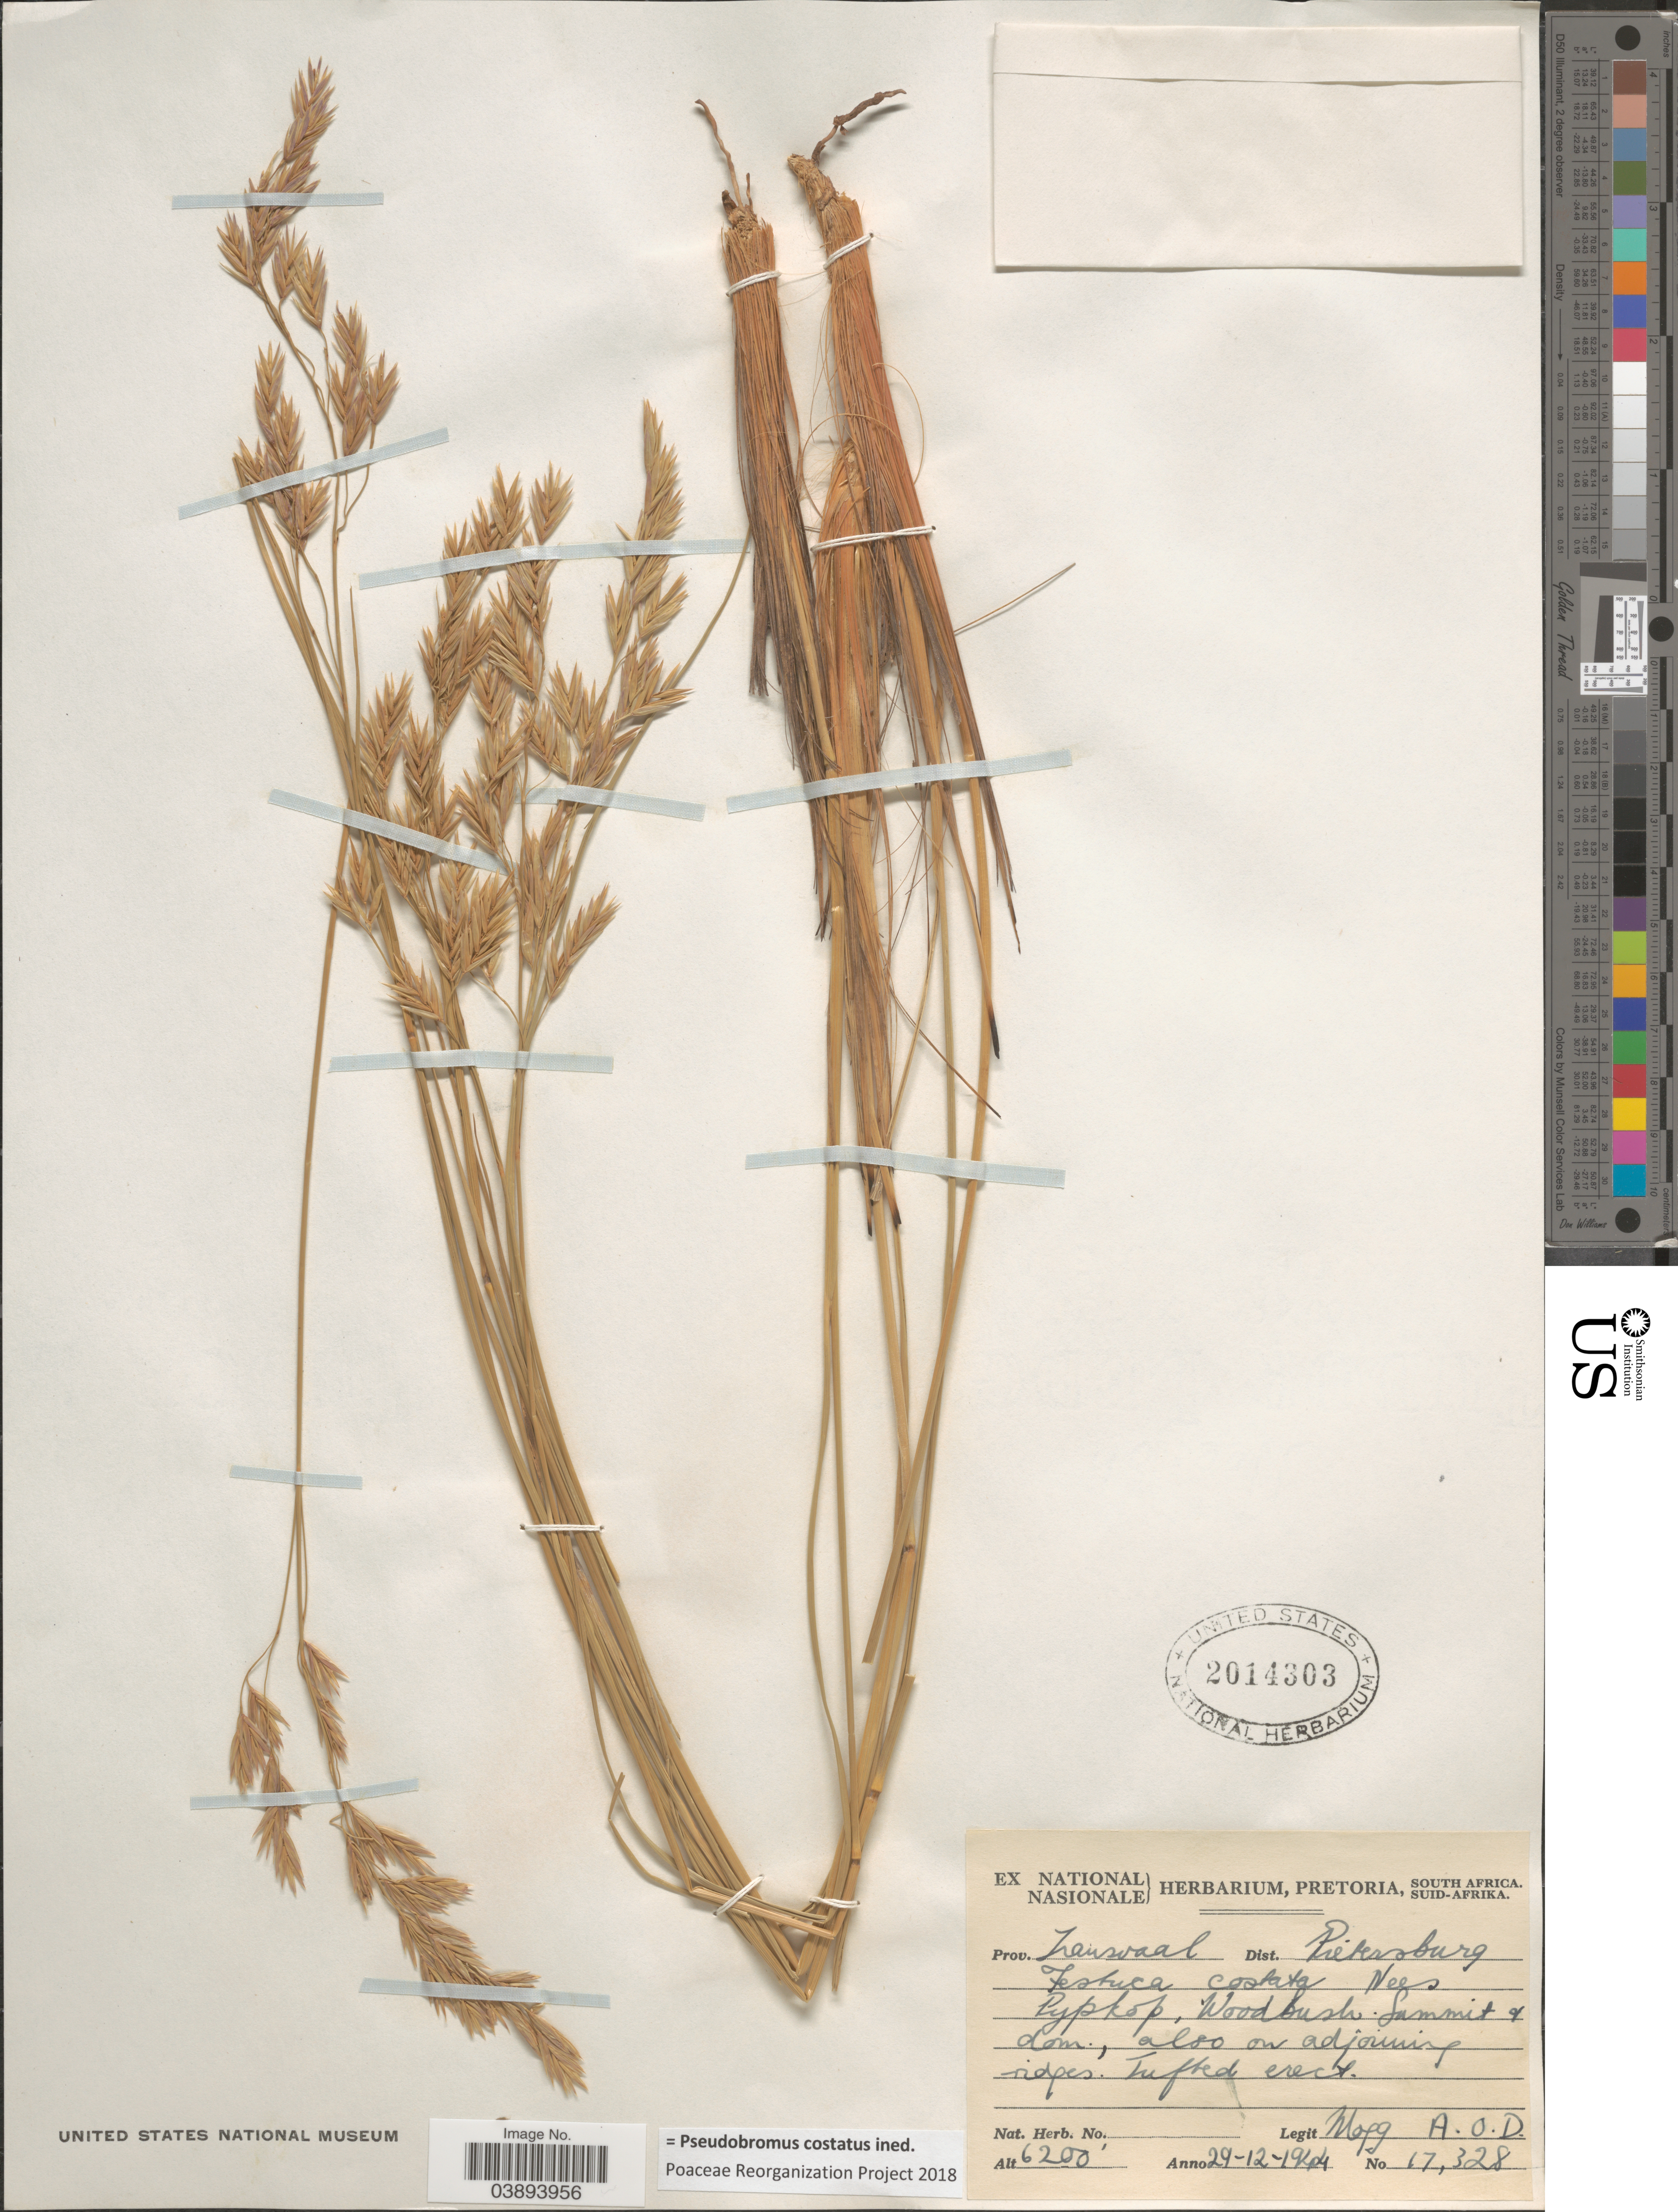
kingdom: Plantae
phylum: Tracheophyta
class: Liliopsida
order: Poales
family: Poaceae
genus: Pseudobromus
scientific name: Pseudobromus costatus ined.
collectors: A. O. D.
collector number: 17328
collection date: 1944-12-29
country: South Africa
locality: Prov. Transvaal Dist. Pietersburg. Pypkop, Woodbush. Summit & dam [interpreted].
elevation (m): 1890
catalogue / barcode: US 2014303